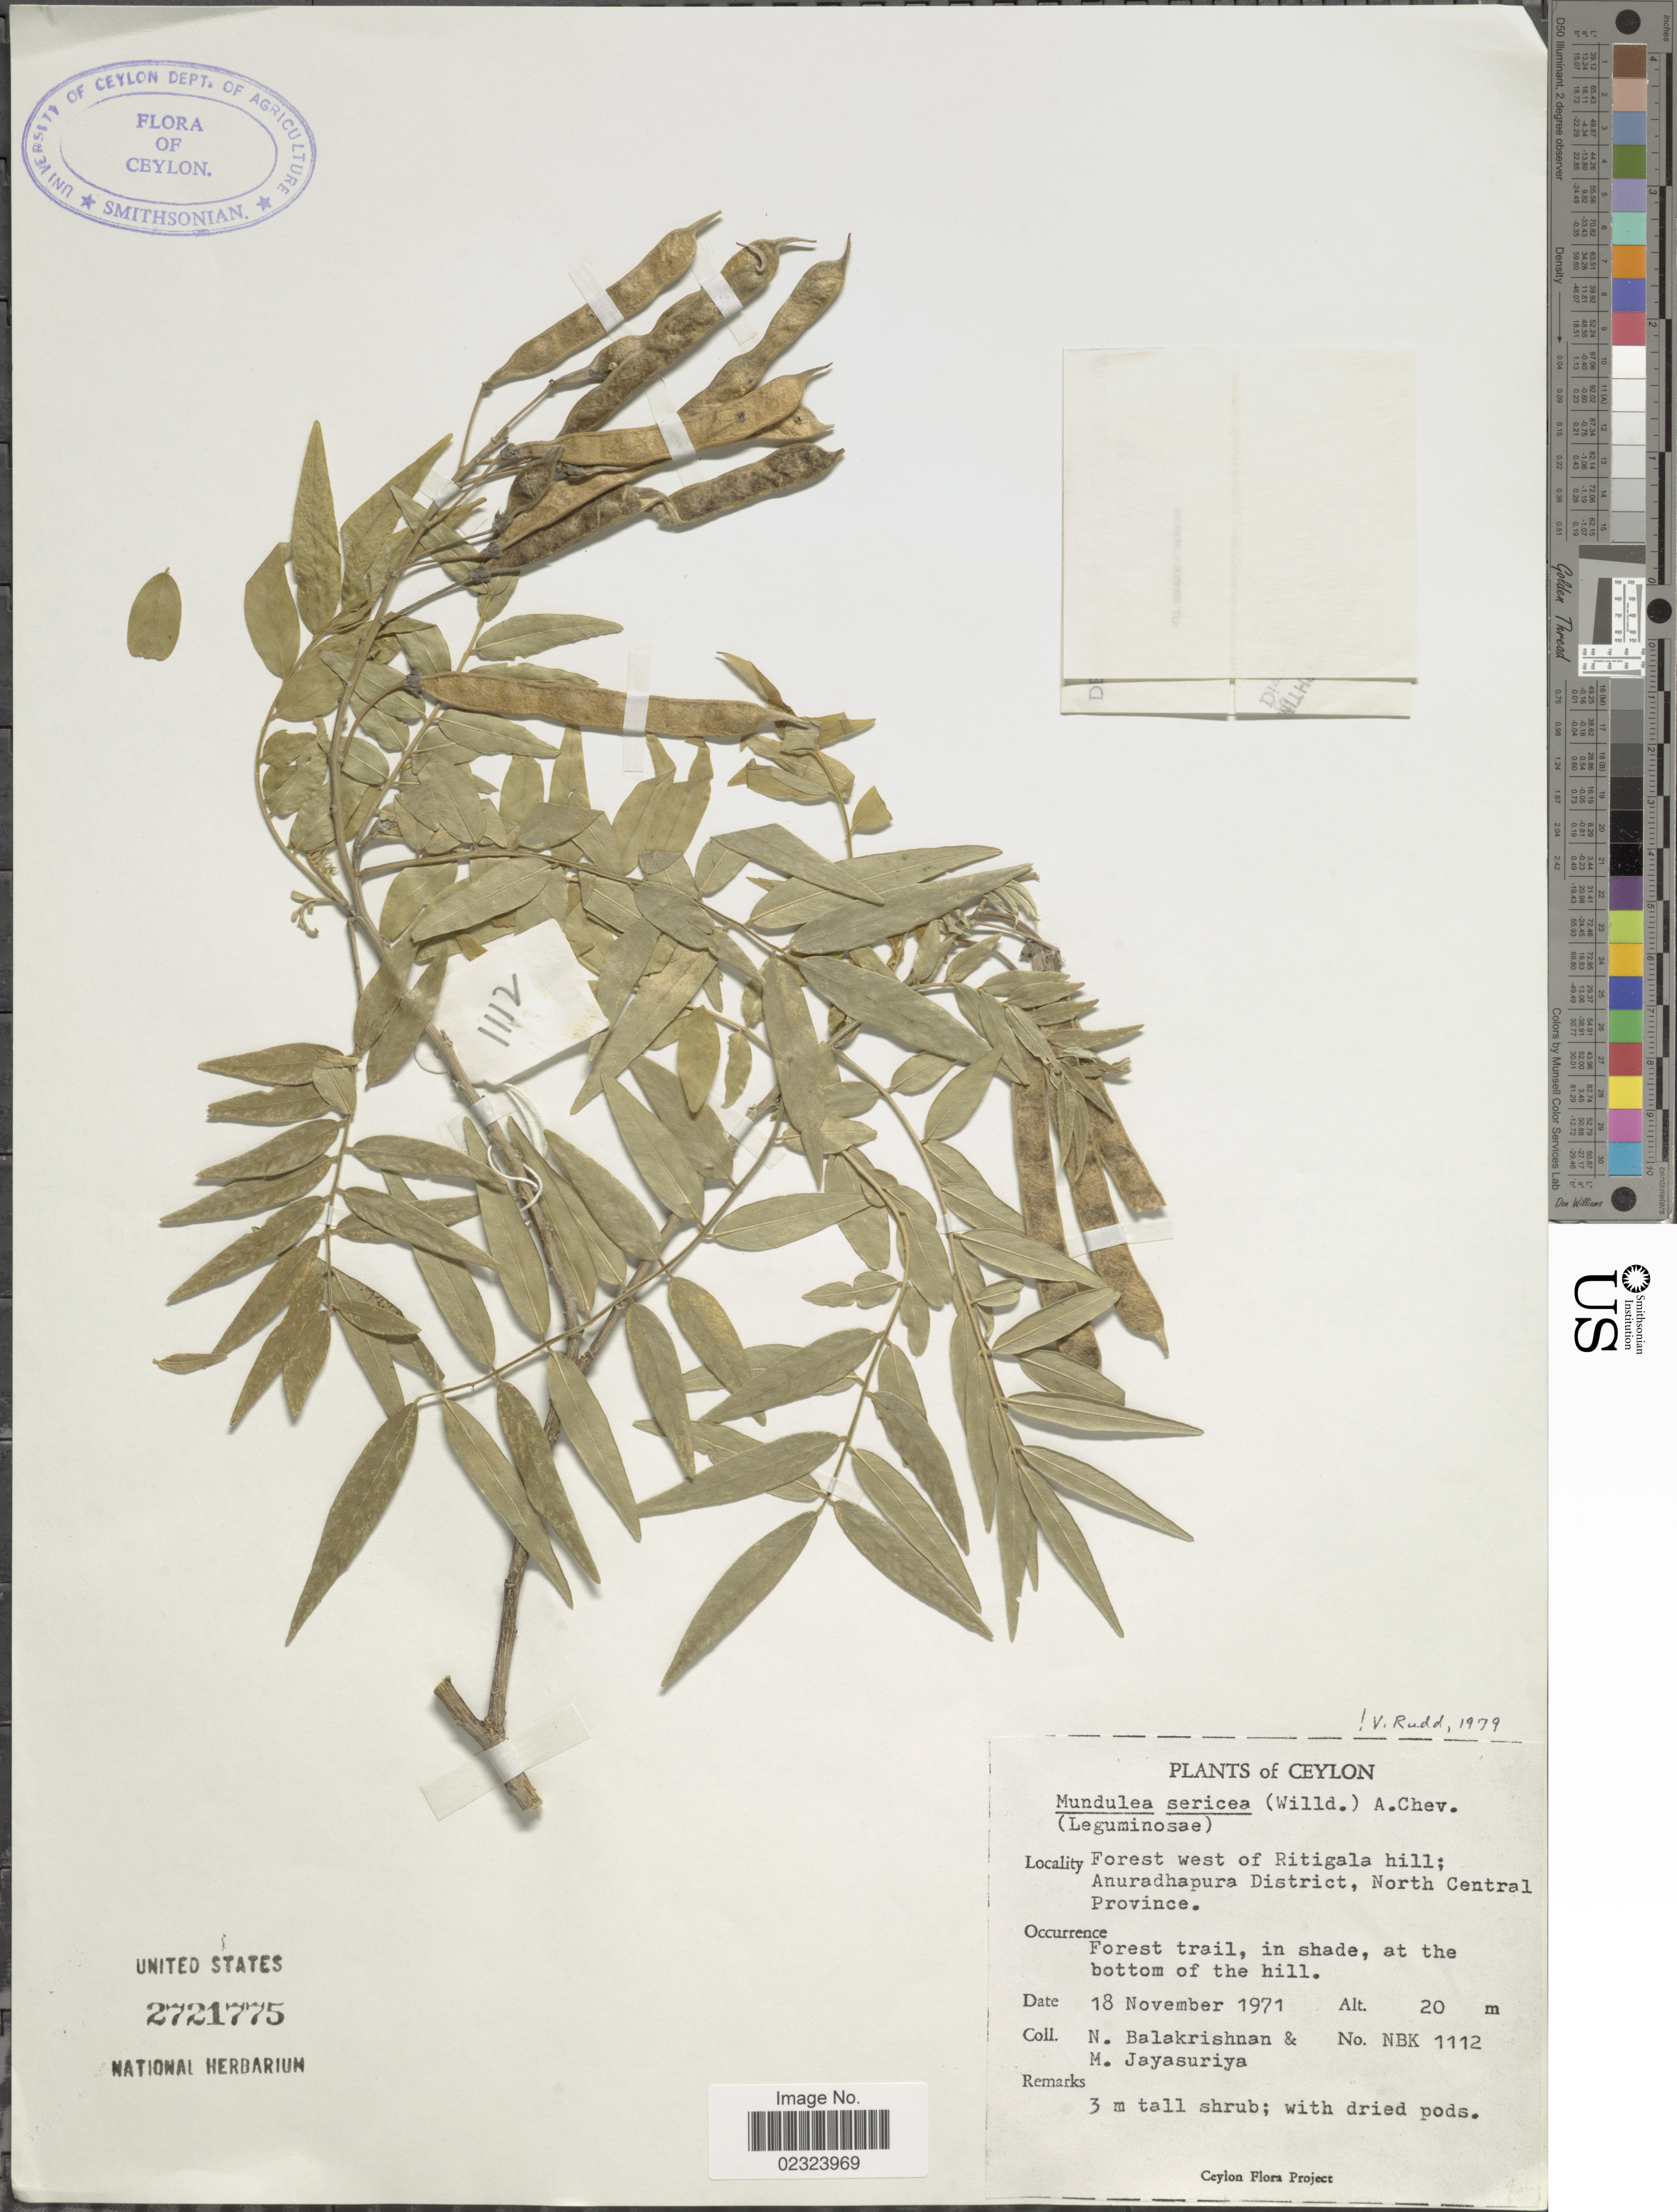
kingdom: Plantae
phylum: Tracheophyta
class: Magnoliopsida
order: Fabales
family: Fabaceae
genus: Mundulea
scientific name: Mundulea sericea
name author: (Willd.) A. Chev.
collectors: N. Balakrishnan & M. Jayasuriya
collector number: NBK 1112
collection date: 1971-11-18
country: Sri Lanka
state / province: North Central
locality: West of Ritigala hill; Anuradhapura District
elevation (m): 20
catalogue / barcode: US 2721775